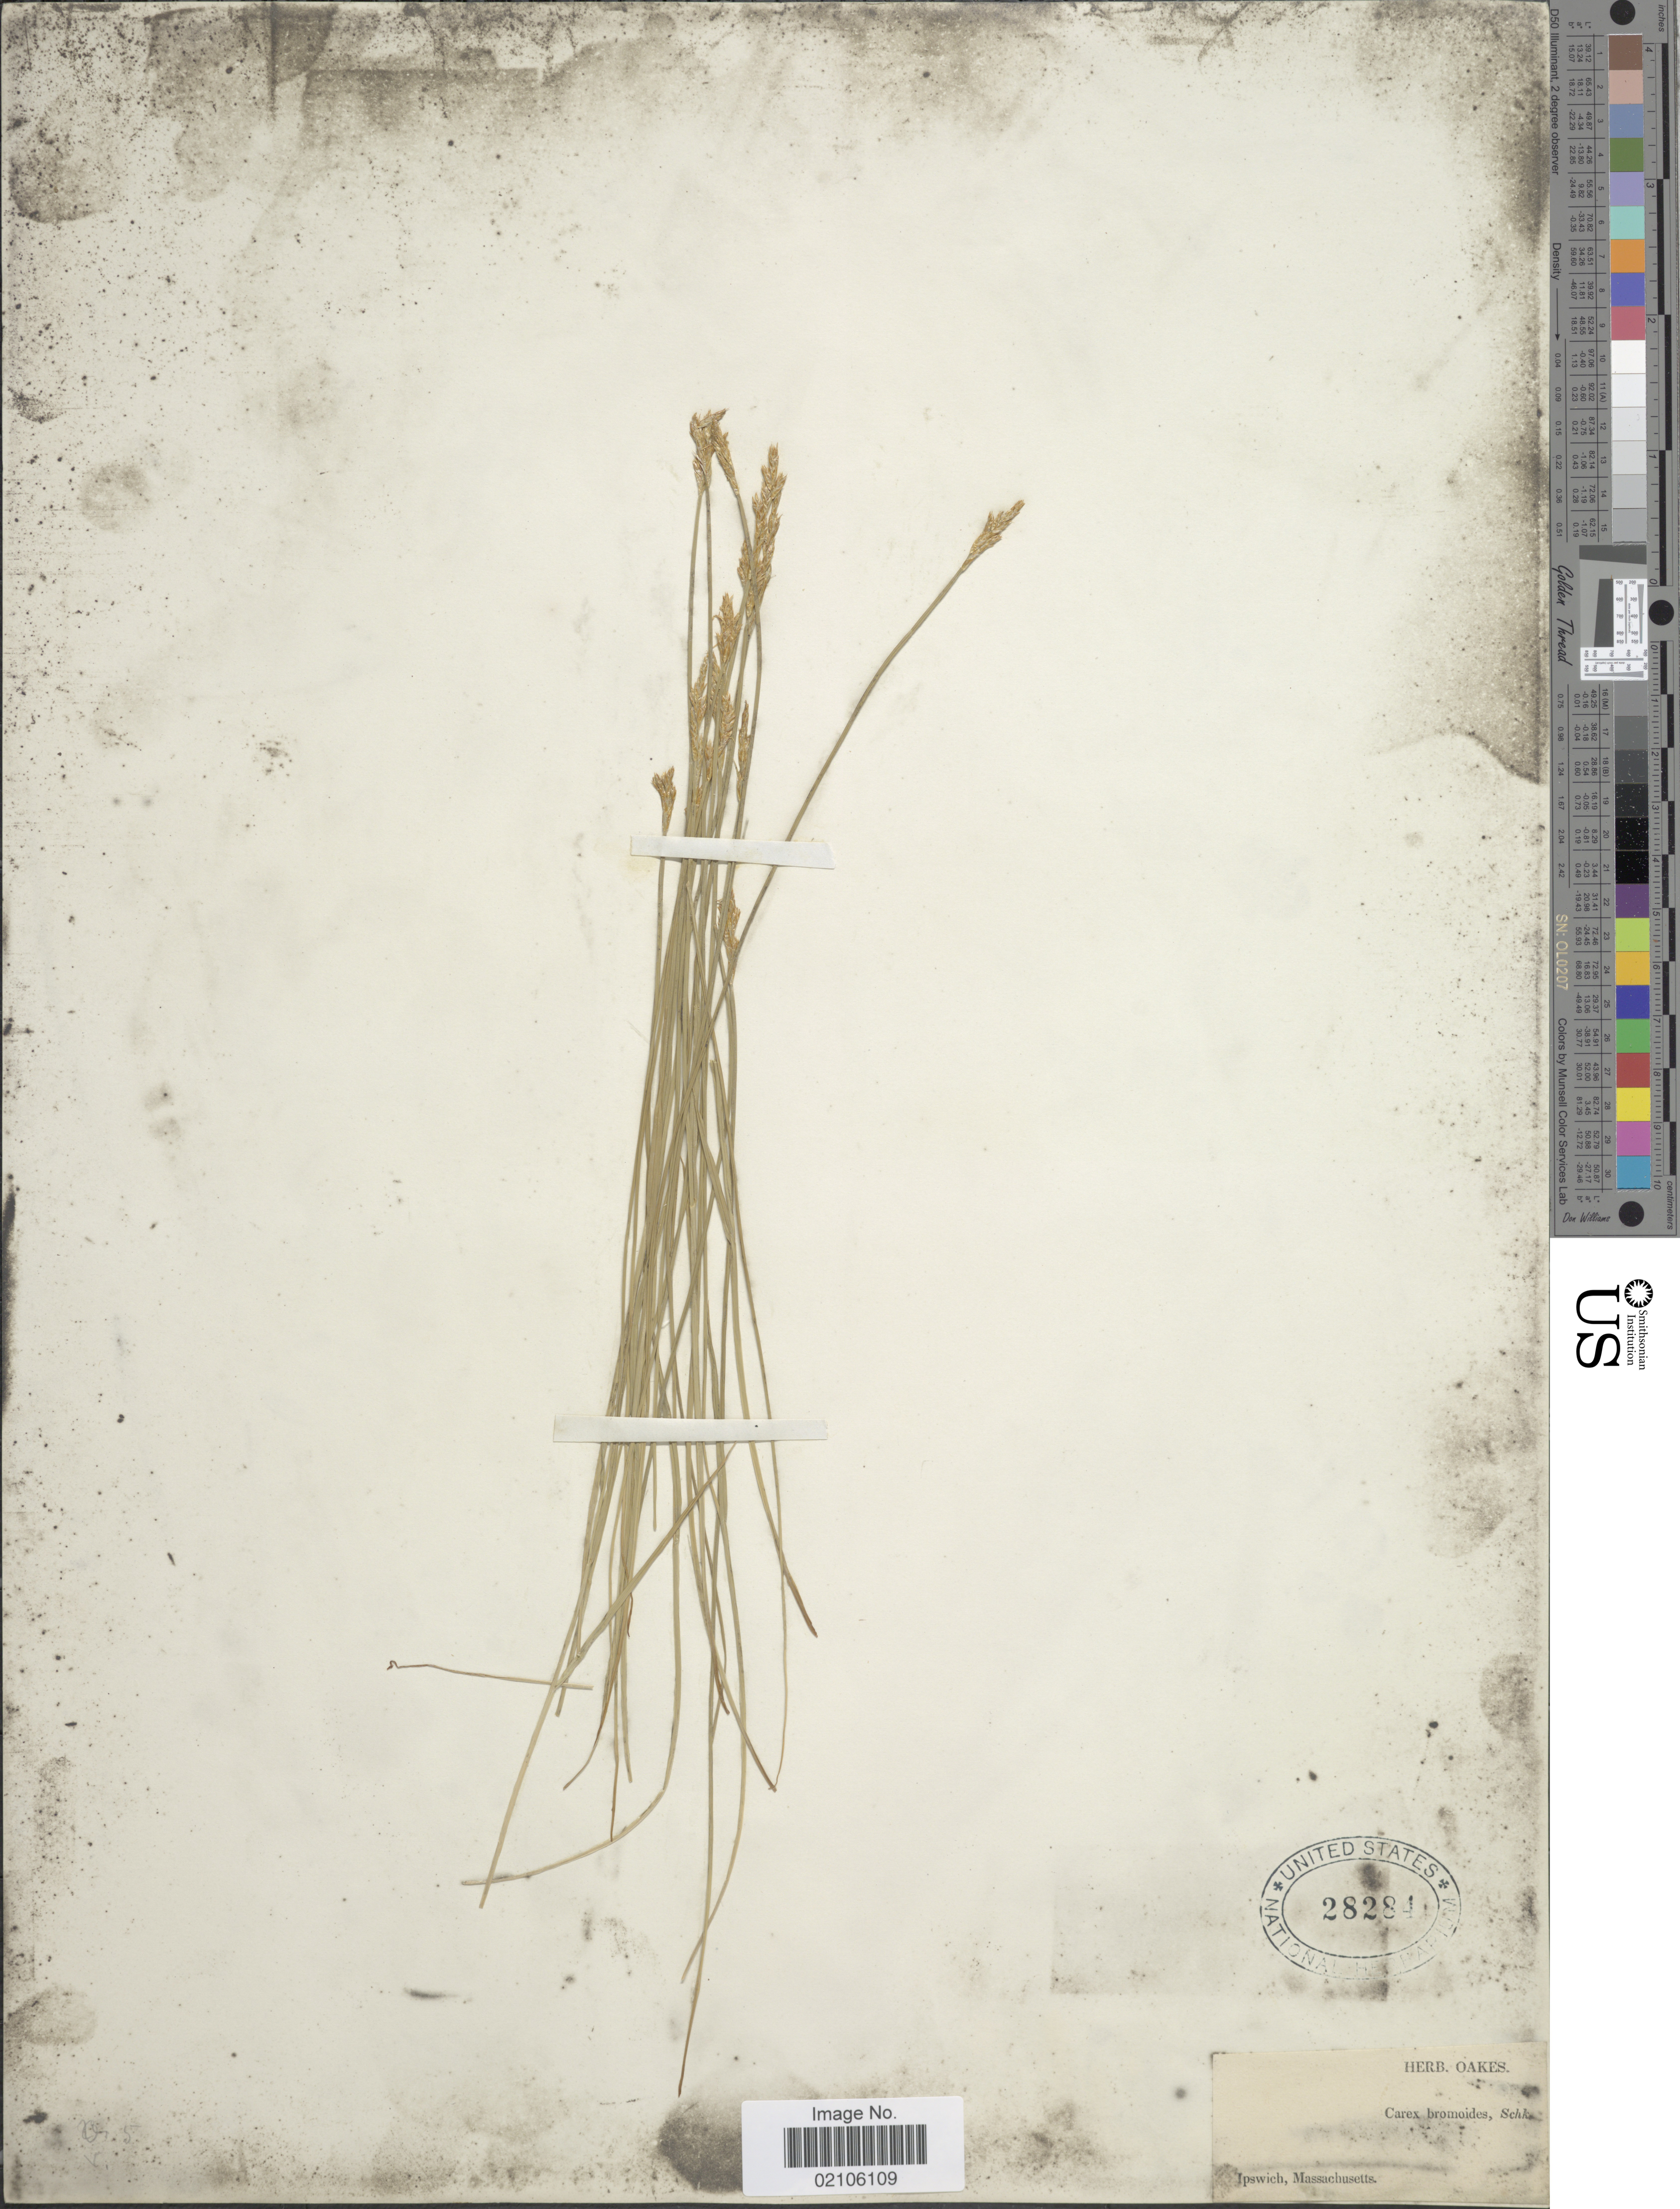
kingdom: Plantae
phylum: Tracheophyta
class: Liliopsida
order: Poales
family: Cyperaceae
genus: Carex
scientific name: Carex bromoides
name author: Willd.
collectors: ex herb. Oakes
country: United States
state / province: Massachusetts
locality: Ipswich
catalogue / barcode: US 28284